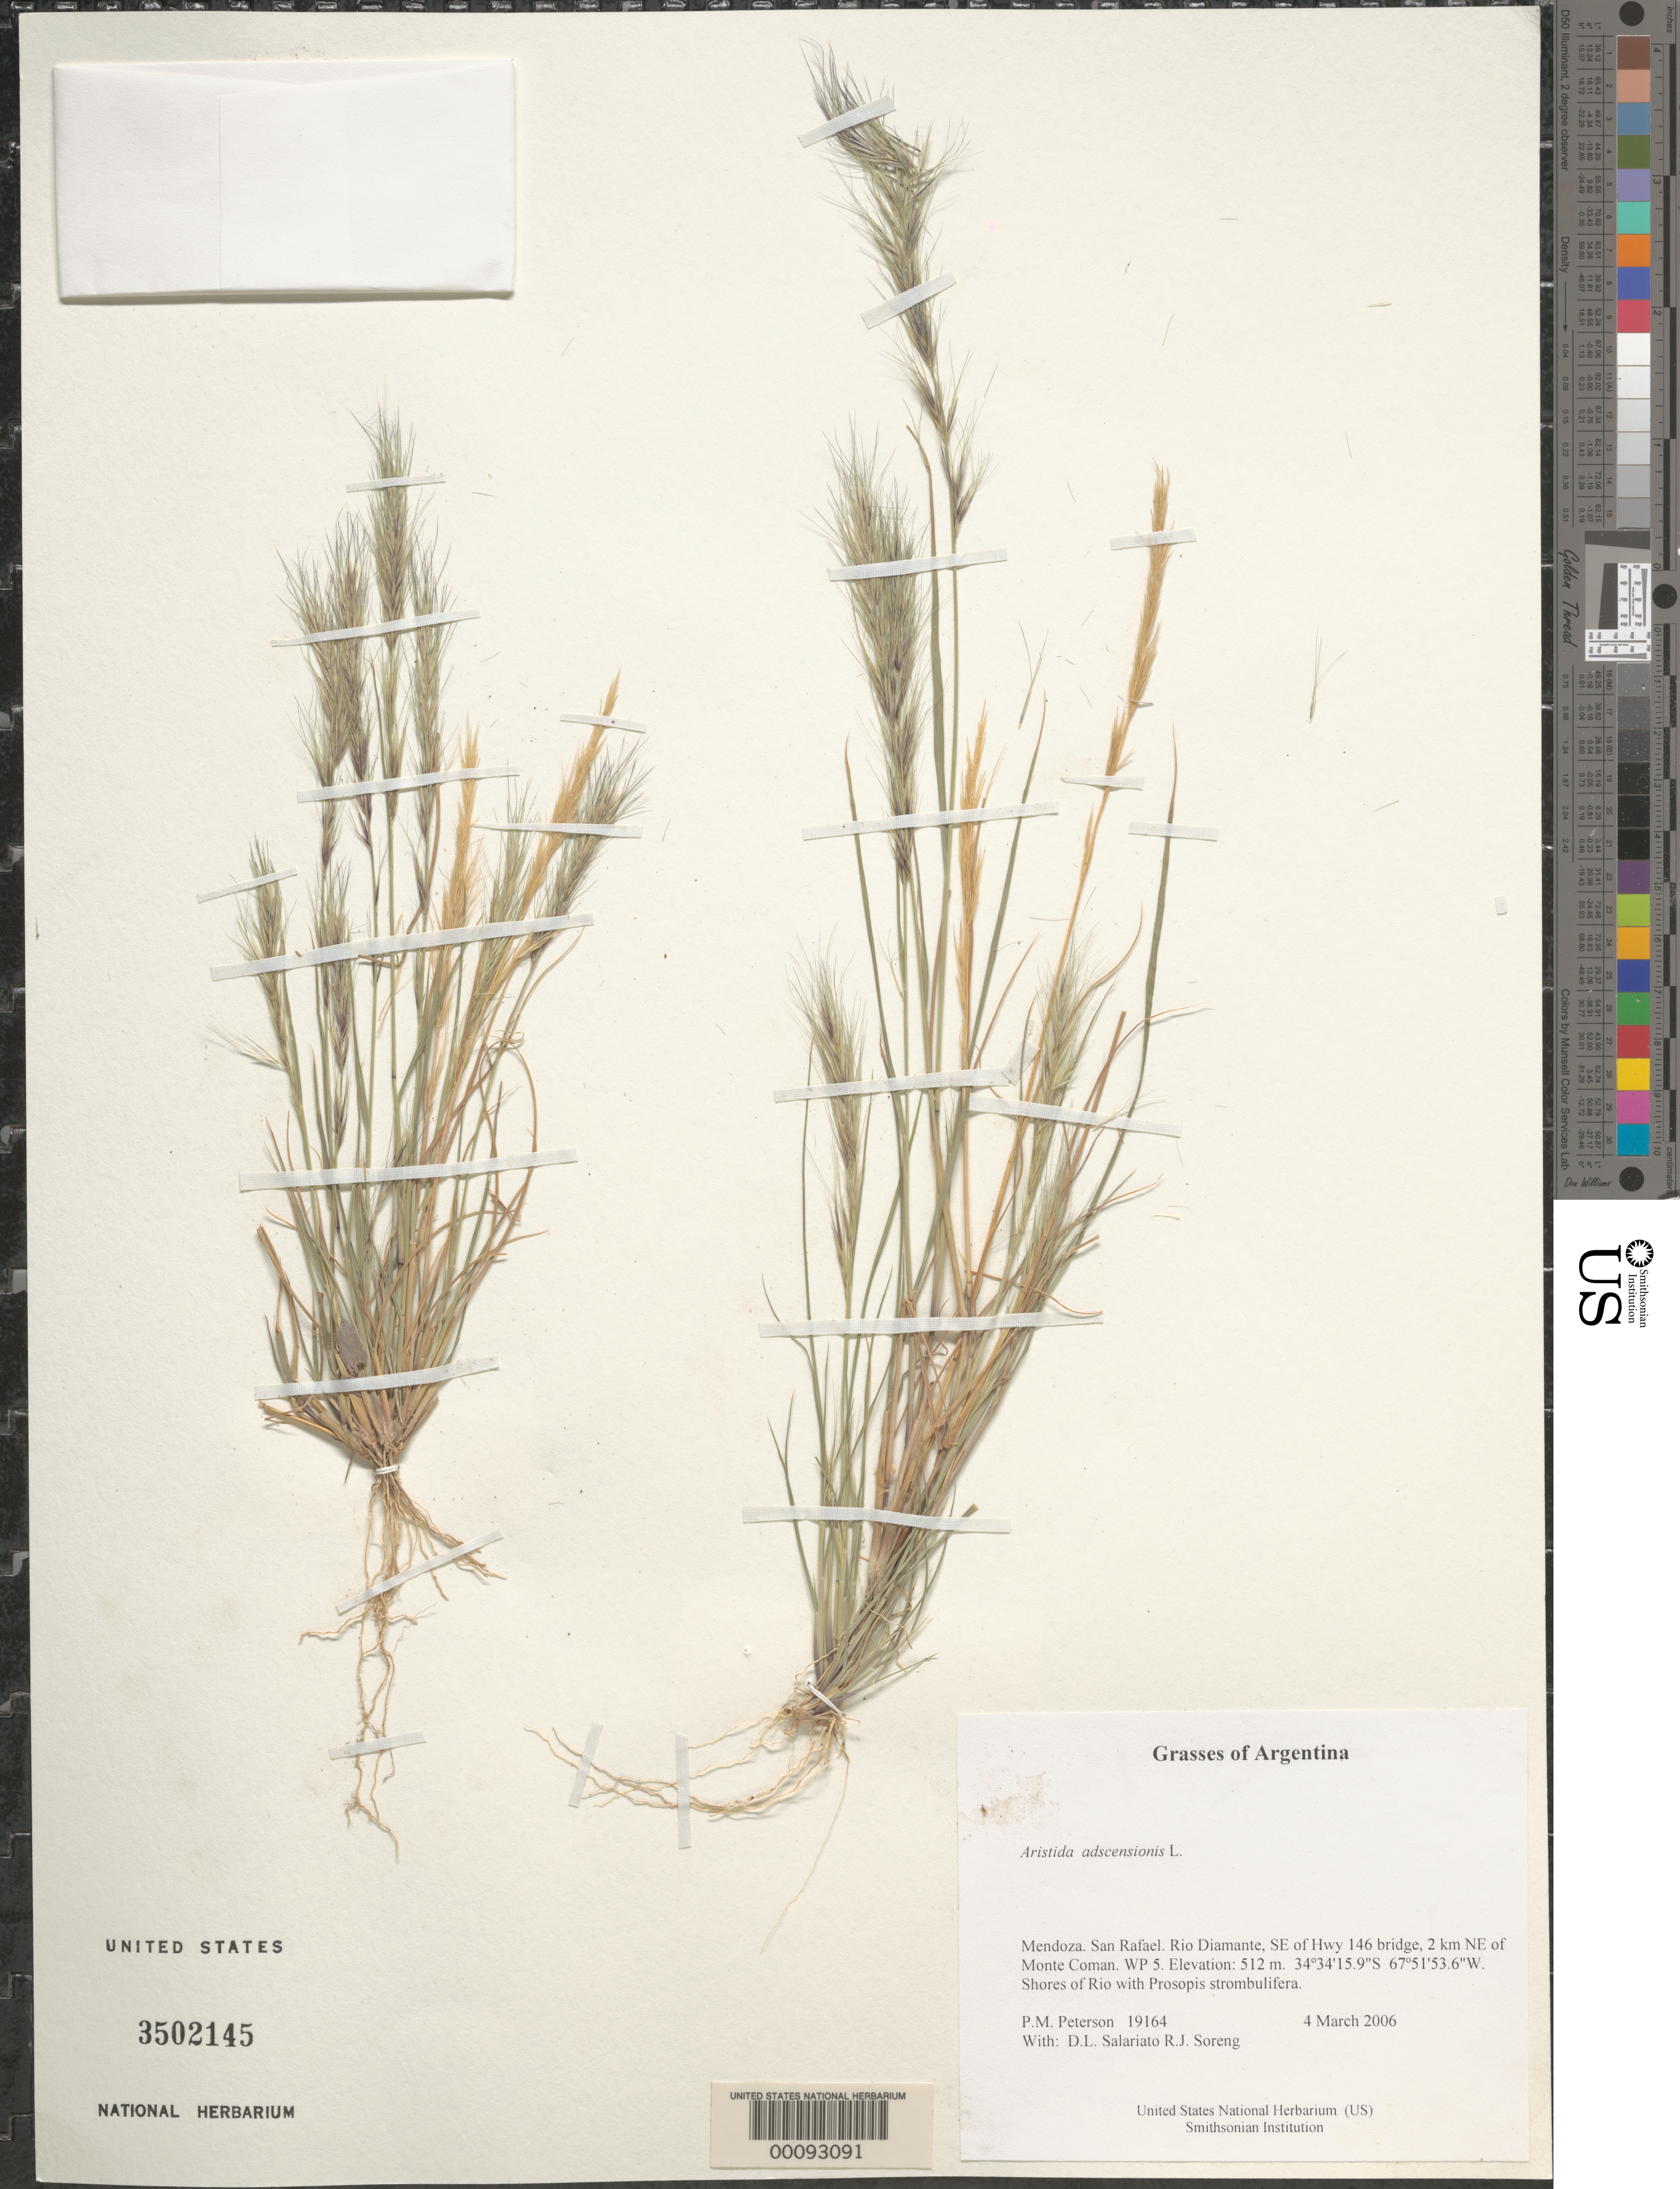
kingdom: Plantae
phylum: Tracheophyta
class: Liliopsida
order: Poales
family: Poaceae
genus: Aristida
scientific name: Aristida adscensionis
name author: L.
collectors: P. M. Peterson, R. J. Soreng, D. Salariato & A. Panizza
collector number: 19164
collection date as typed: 04 Mar 2006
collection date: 2006-03-04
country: Argentina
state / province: Mendoza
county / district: San Rafael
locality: Rio Diamante, SE of Hwy 146 bridge, 2 km NE of Monte Coman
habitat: Shores of Rio with Prosopis strombulifera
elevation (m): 512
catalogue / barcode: US 3502145